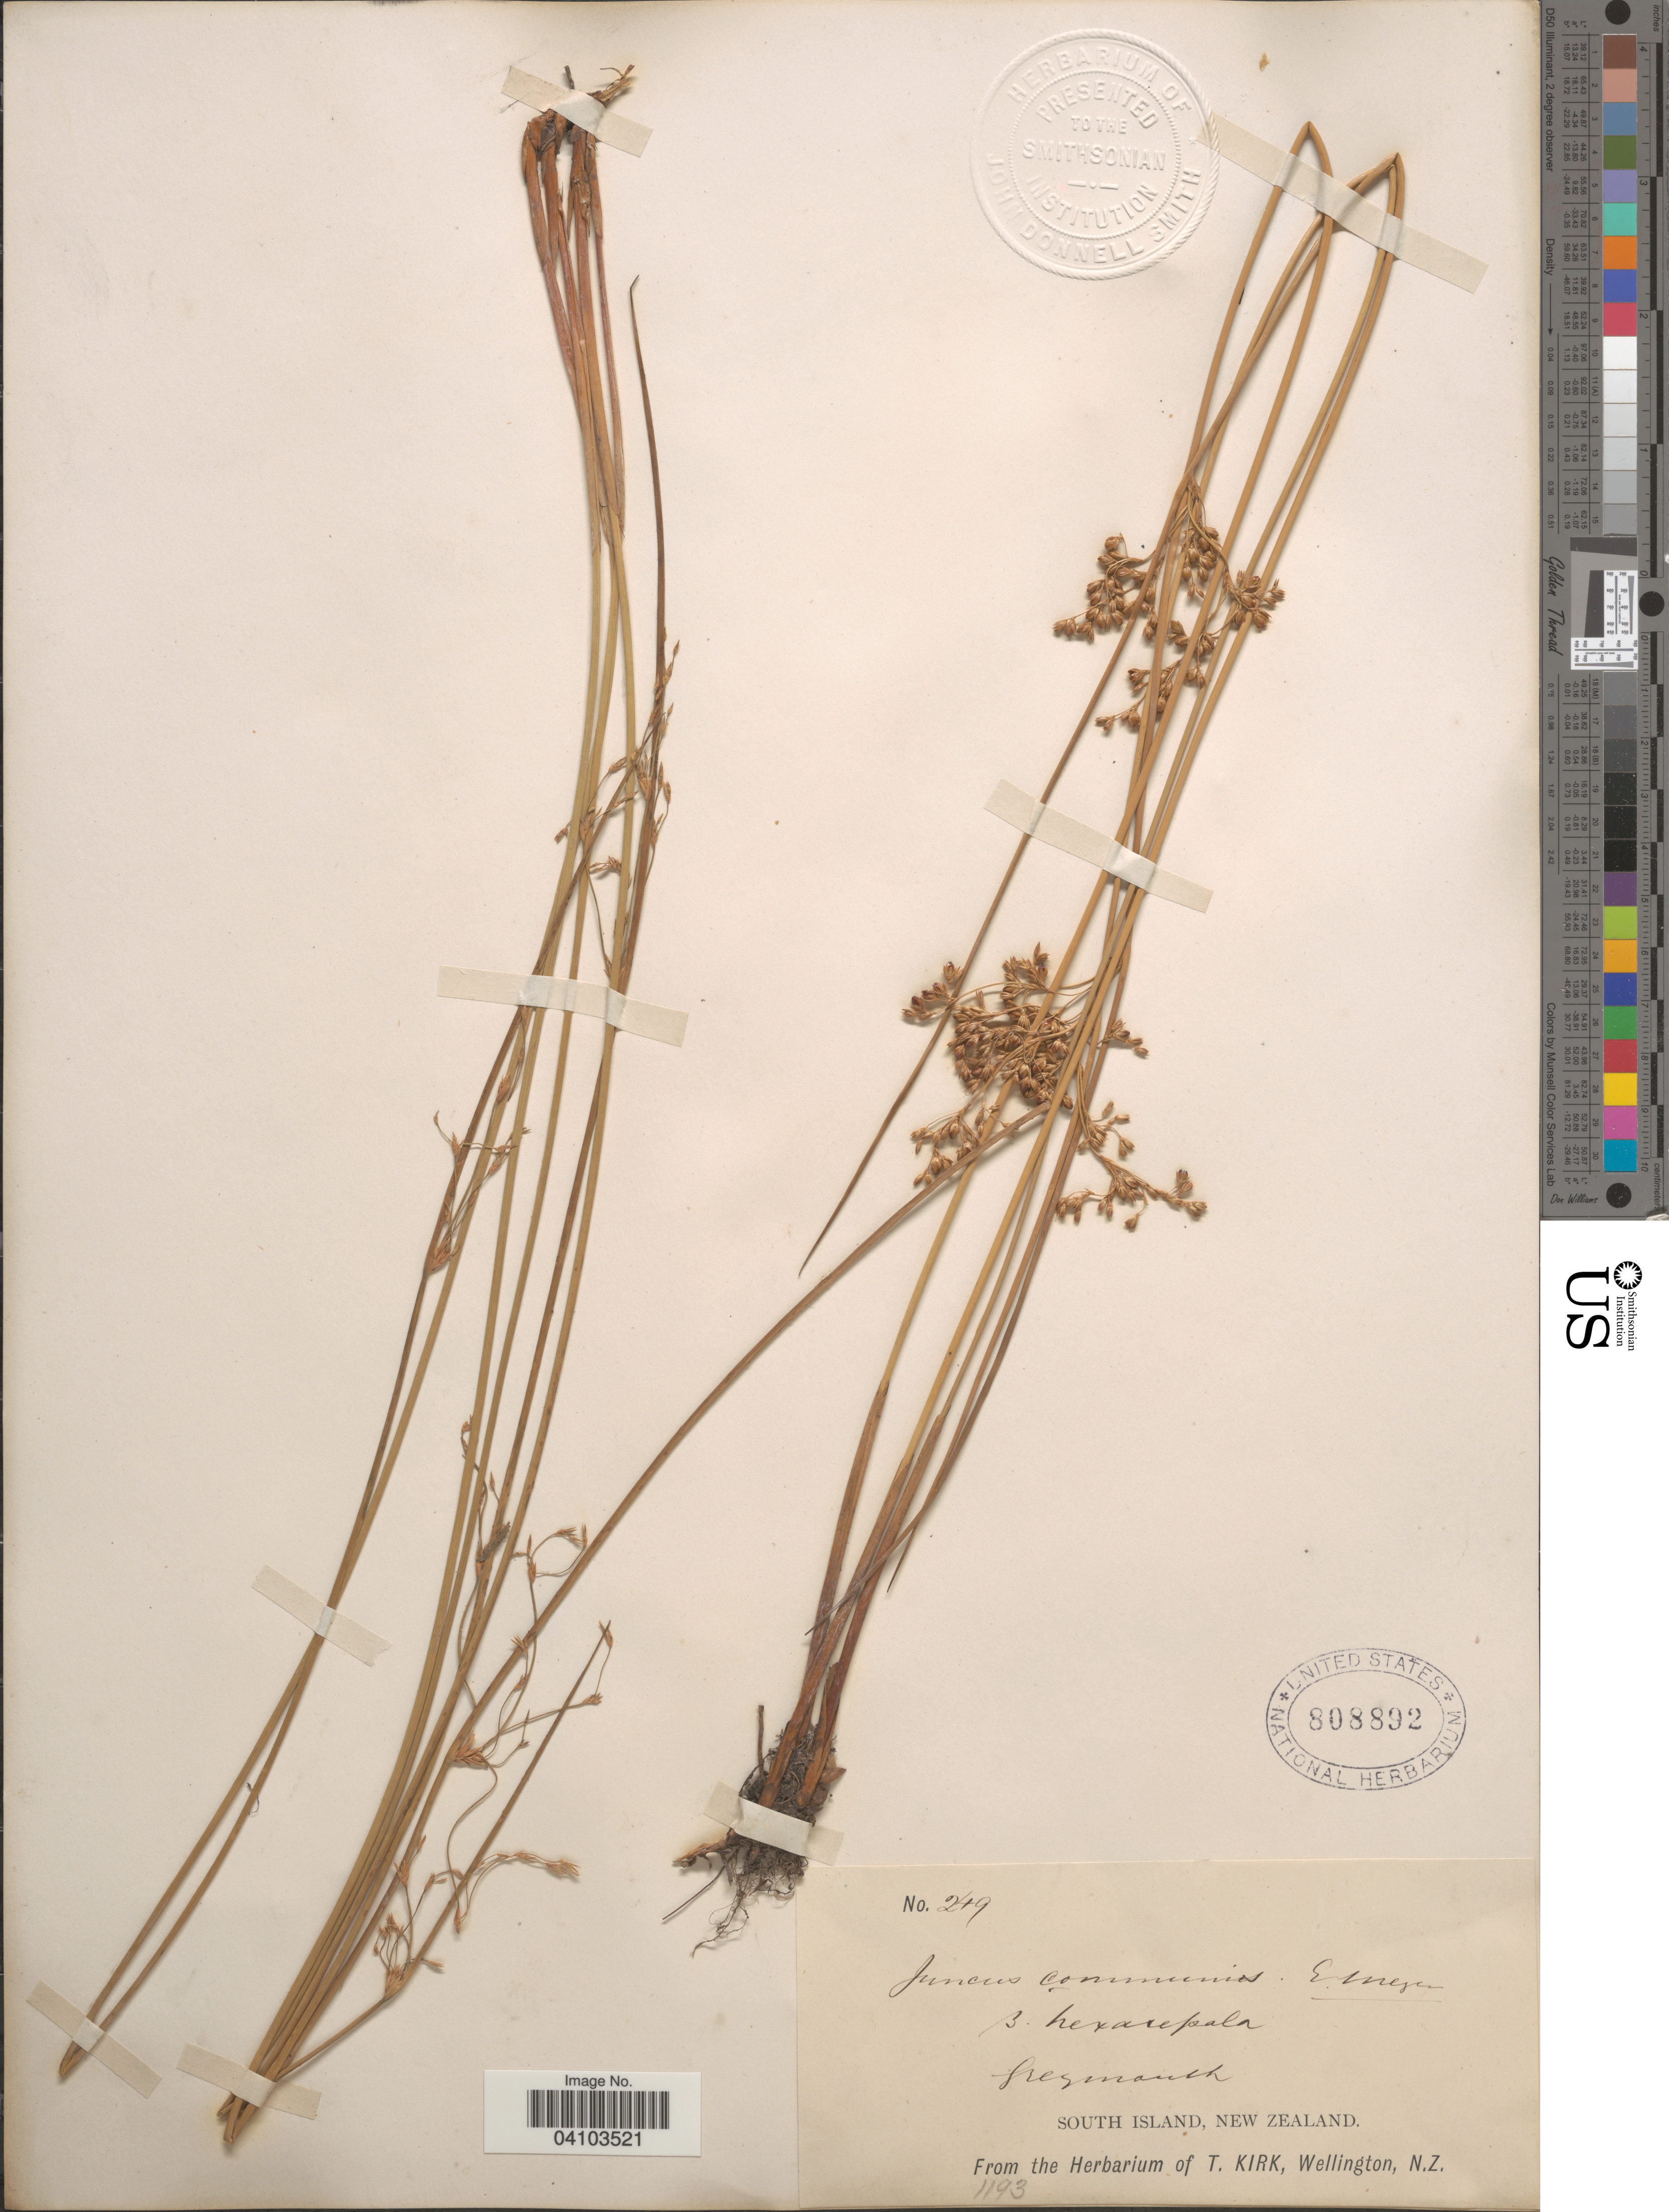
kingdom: Plantae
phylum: Tracheophyta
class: Liliopsida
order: Poales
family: Juncaceae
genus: Juncus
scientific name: Juncus polyanthemos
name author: Buchenau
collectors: ex herb. T. Kirk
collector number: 1193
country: New Zealand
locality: Freymouth [interpreted]. South Island.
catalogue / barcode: US 808892